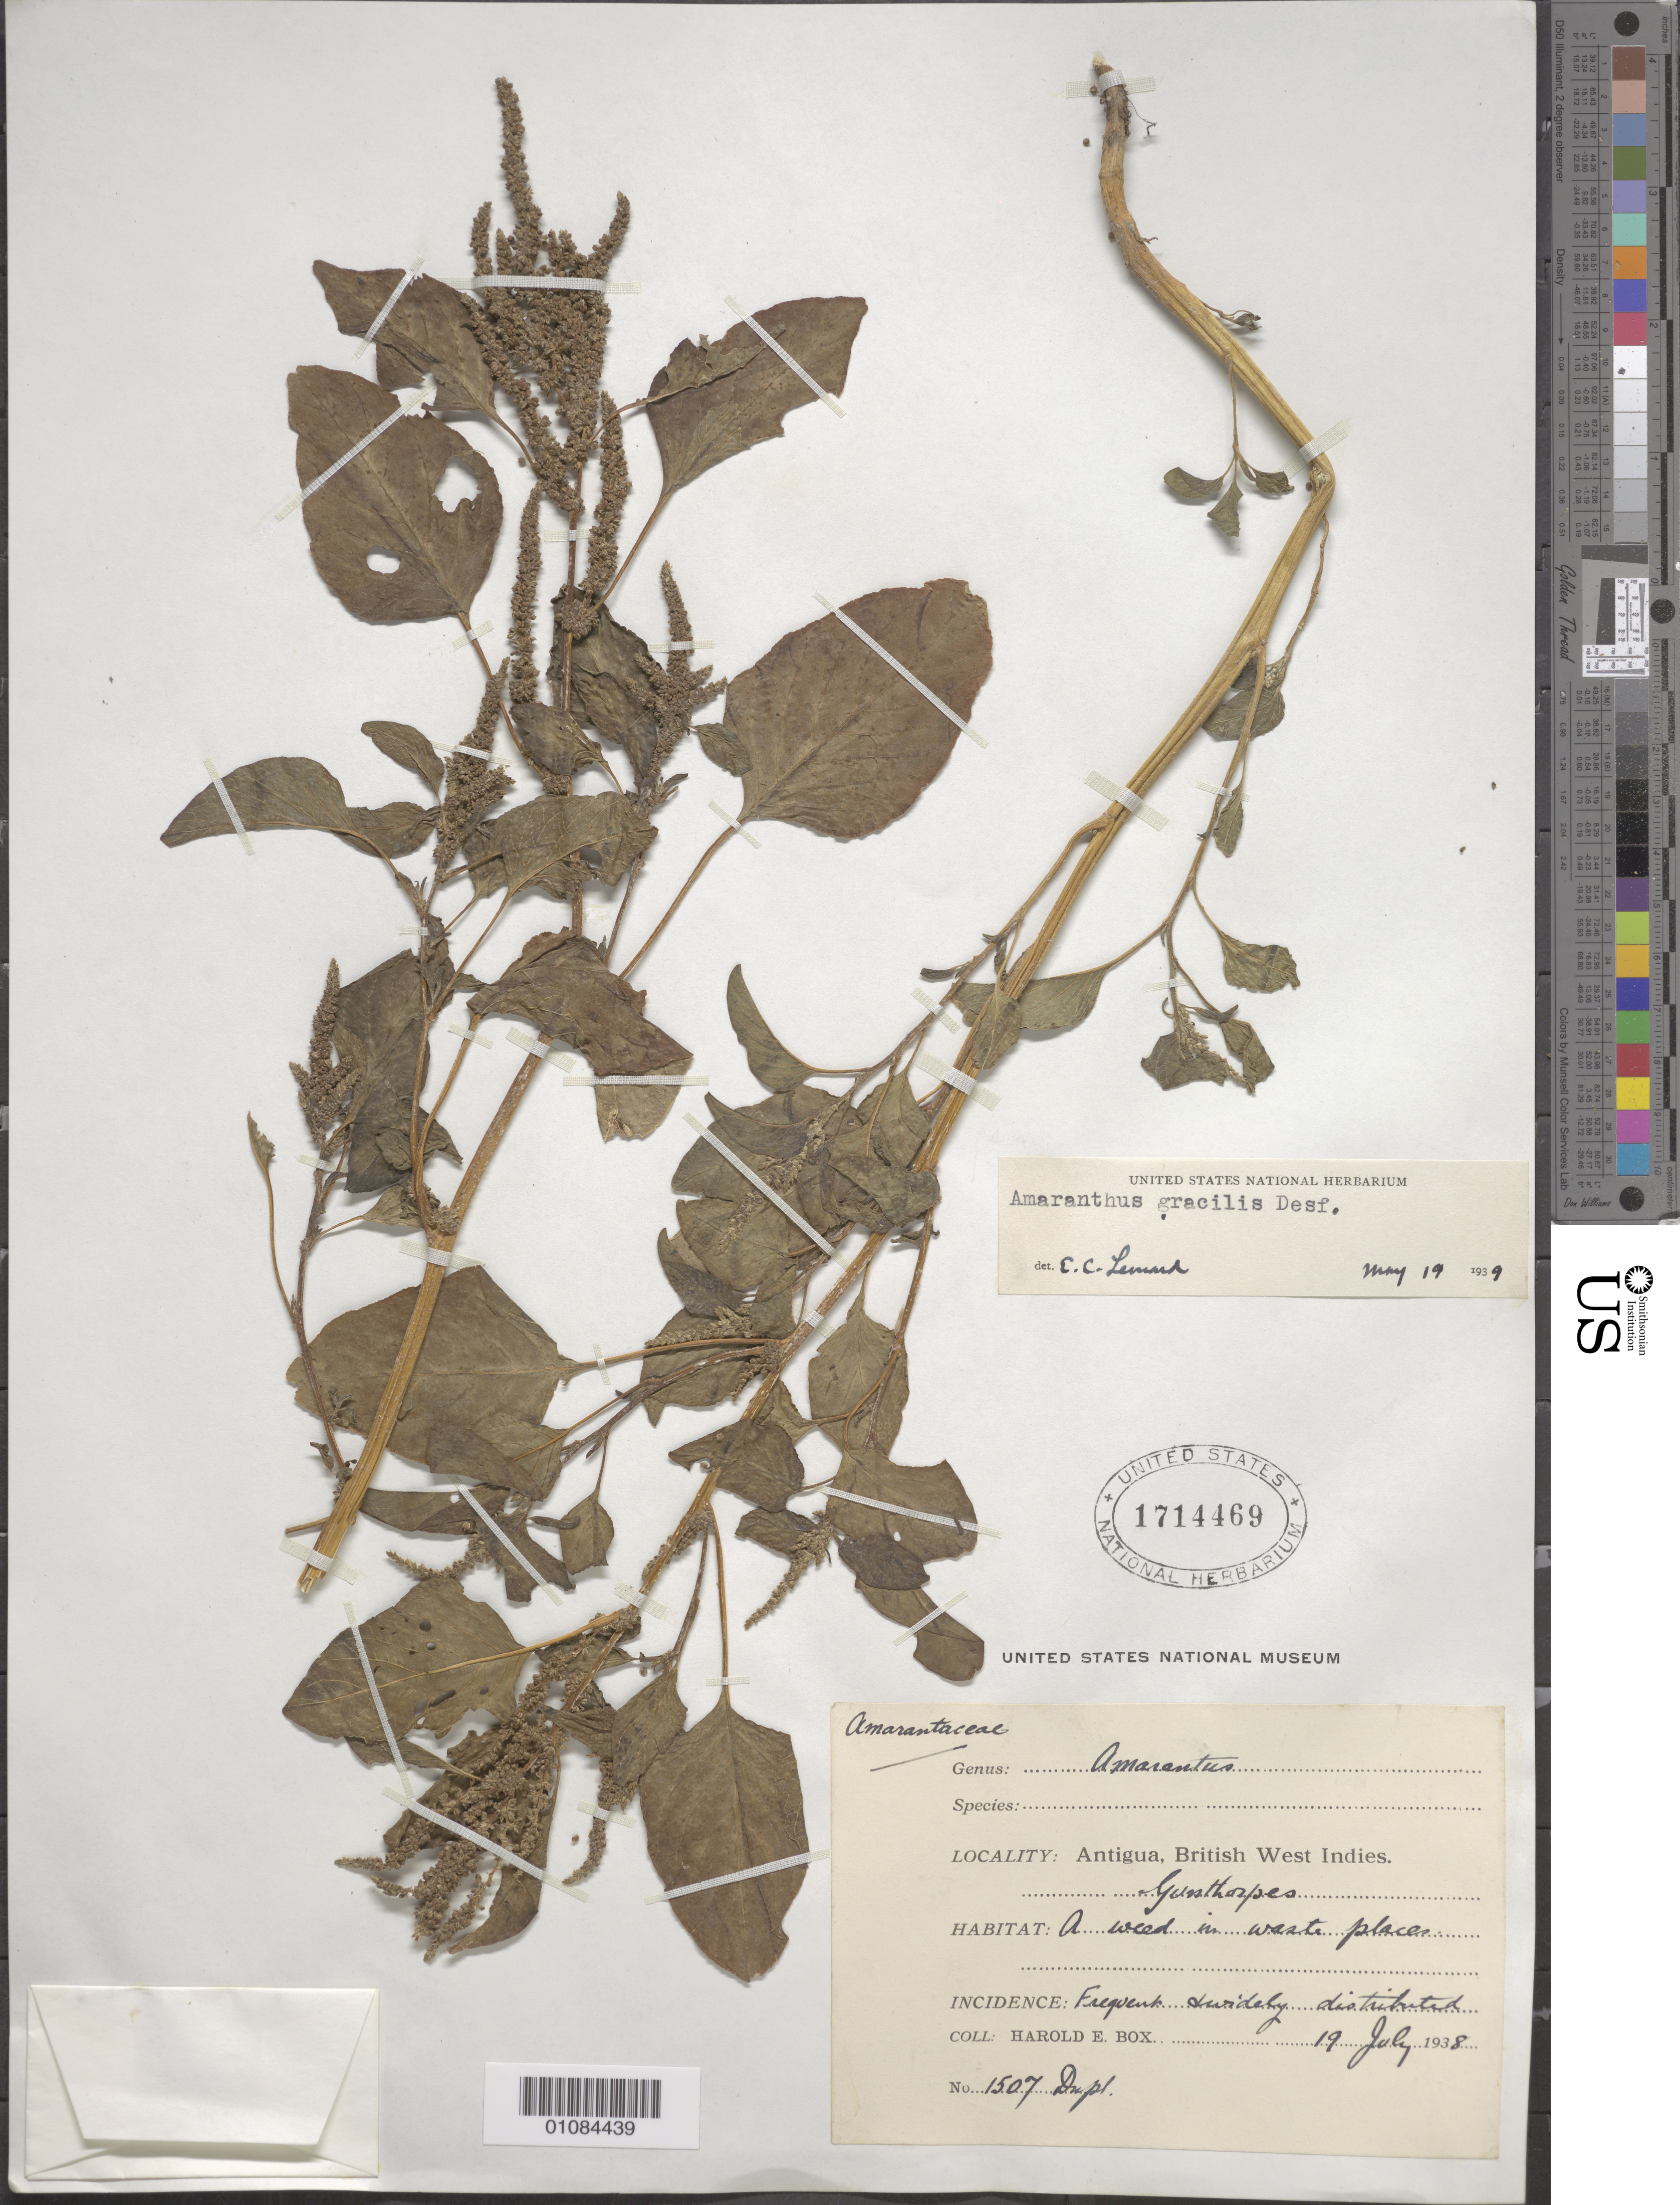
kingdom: Plantae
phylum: Tracheophyta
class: Magnoliopsida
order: Caryophyllales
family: Amaranthaceae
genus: Amaranthus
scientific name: Amaranthus gracilis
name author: Desf. ex Poir.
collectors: H. E. Box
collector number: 1507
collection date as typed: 19 Jul 1938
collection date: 1938-07-19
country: Antigua and Barbuda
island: Antigua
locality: Gunthorpes.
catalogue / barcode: US 1714469